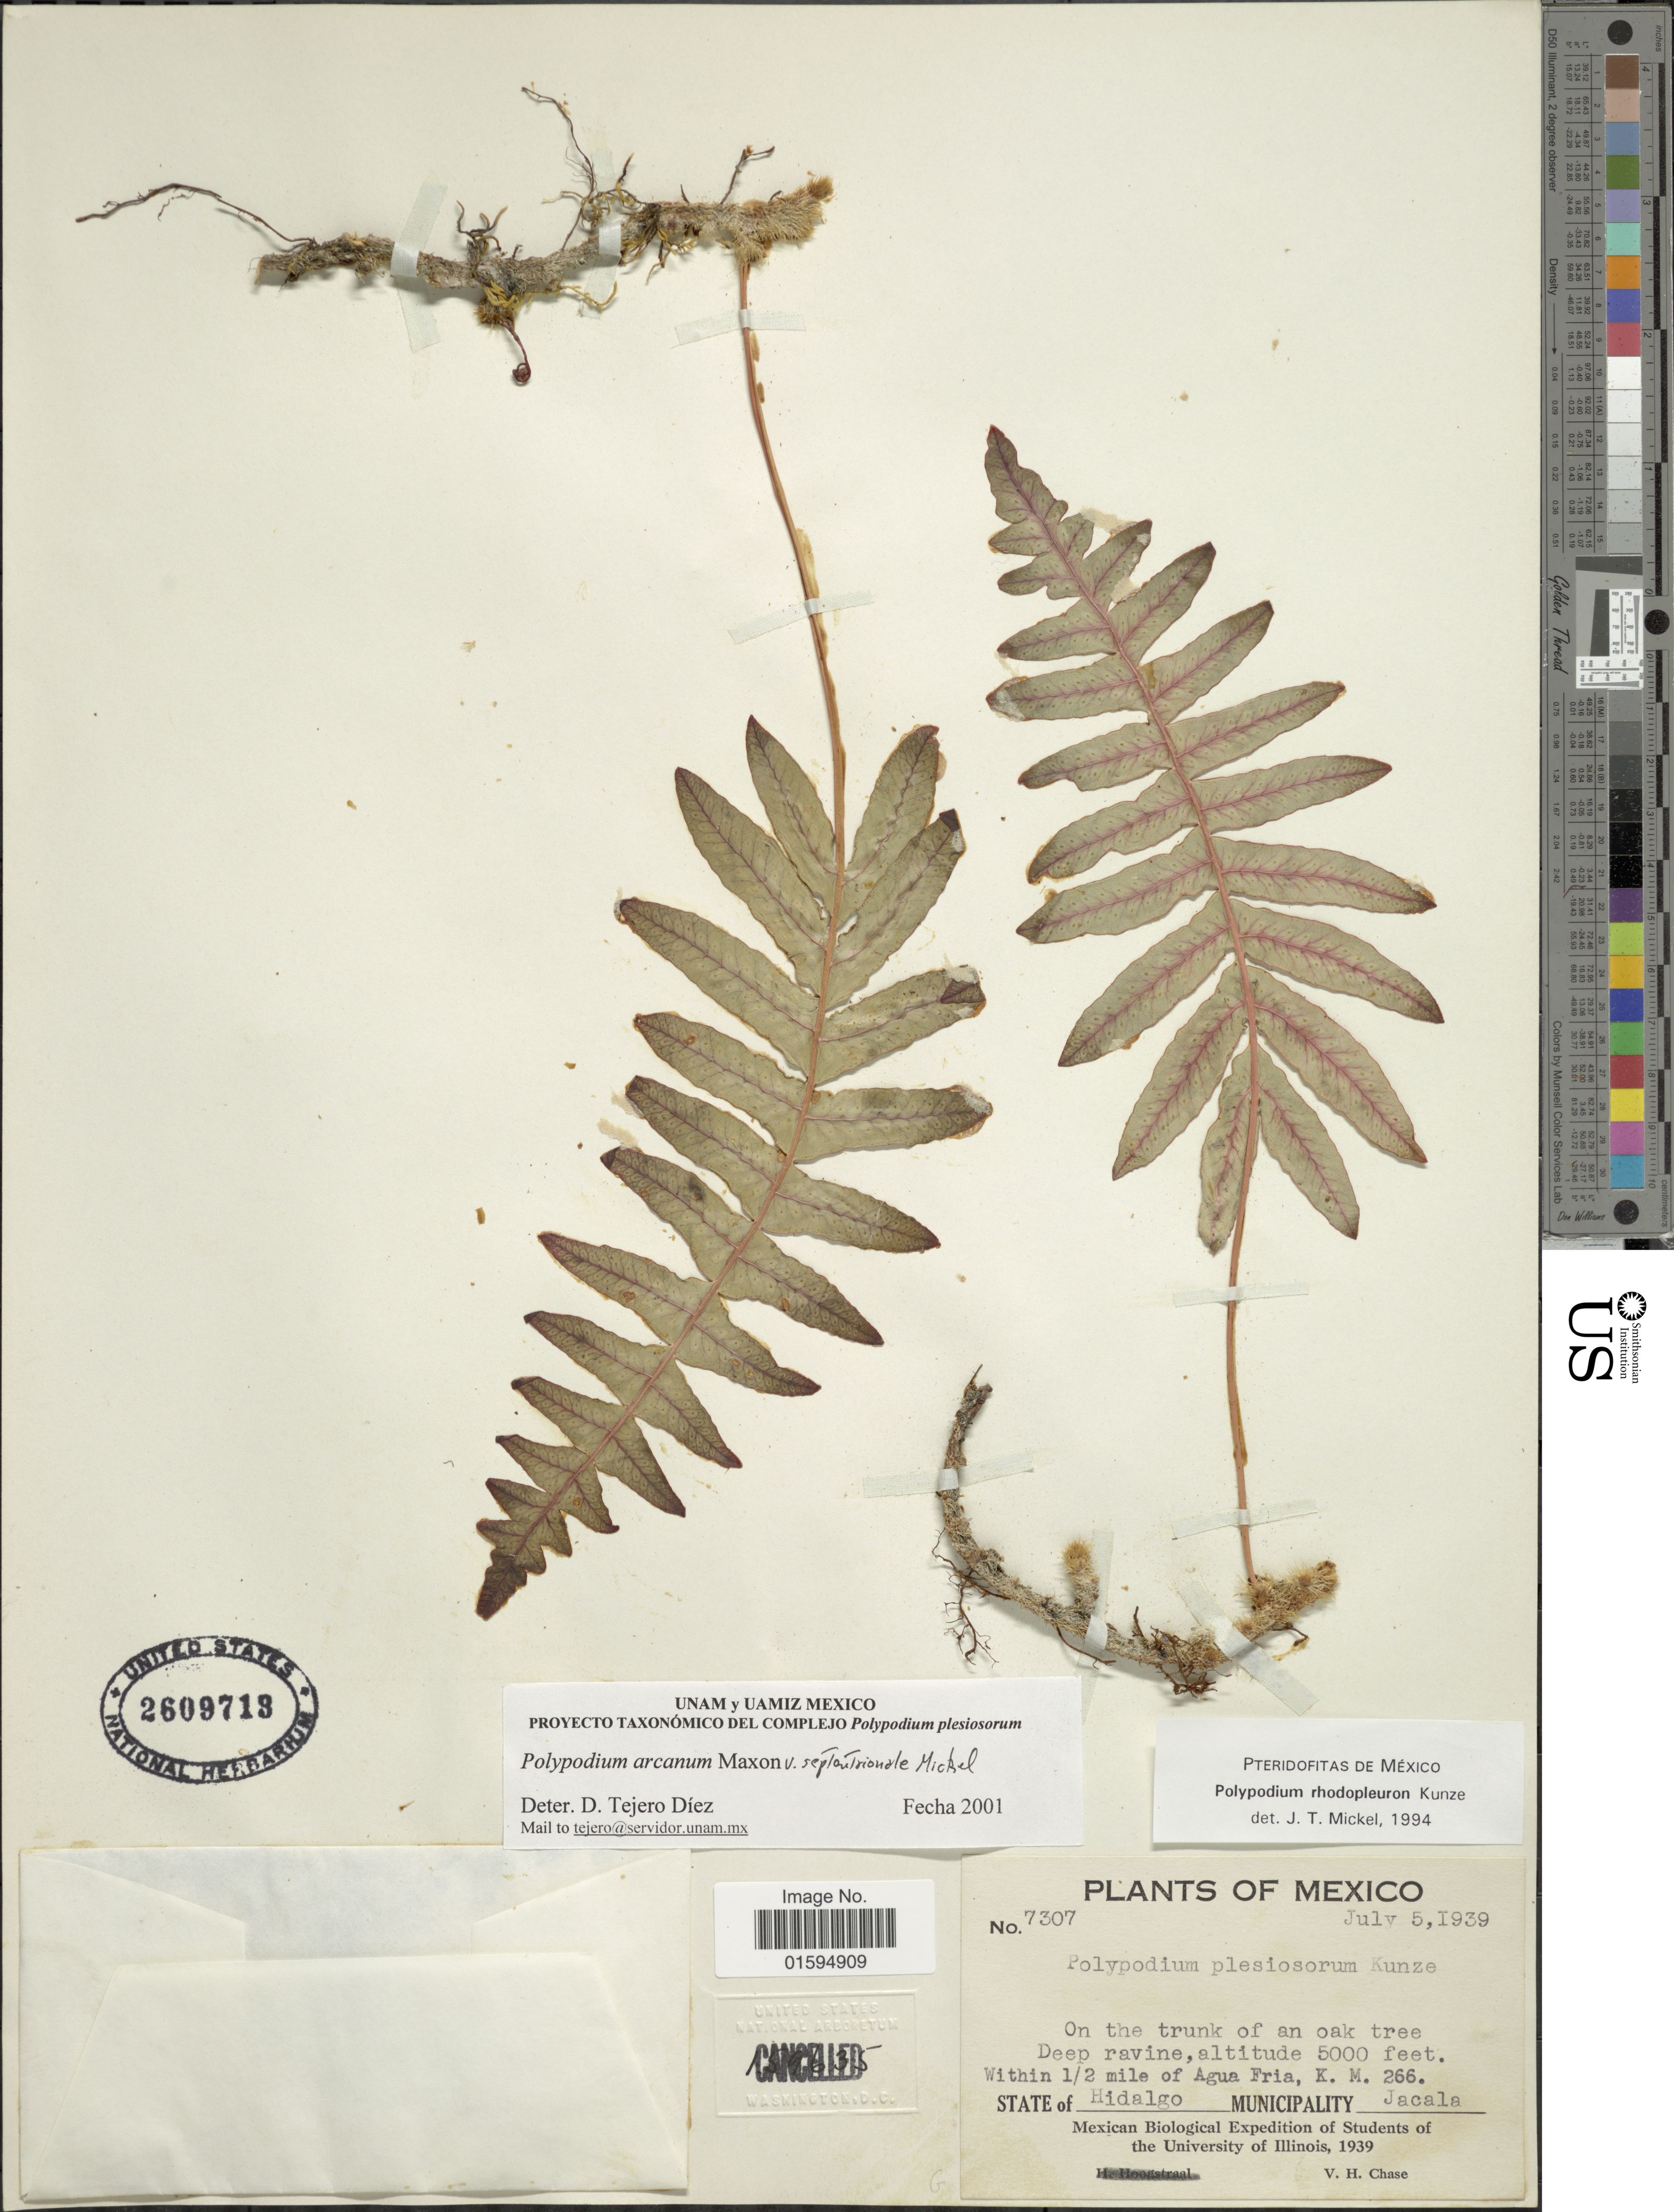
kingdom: Plantae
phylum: Tracheophyta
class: Polypodiopsida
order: Polypodiales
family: Polypodiaceae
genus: Polypodium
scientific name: Polypodium arcanum var. septentrionale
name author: Mickel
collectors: V. H. Chase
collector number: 7307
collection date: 1939-07-05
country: Mexico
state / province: Hidalgo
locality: Mexico Deep ravine, Within ½ miles of Agua Fria, K.M. 266, state Hidalgo, Municipality Jacala.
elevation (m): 1524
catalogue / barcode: US 2609713